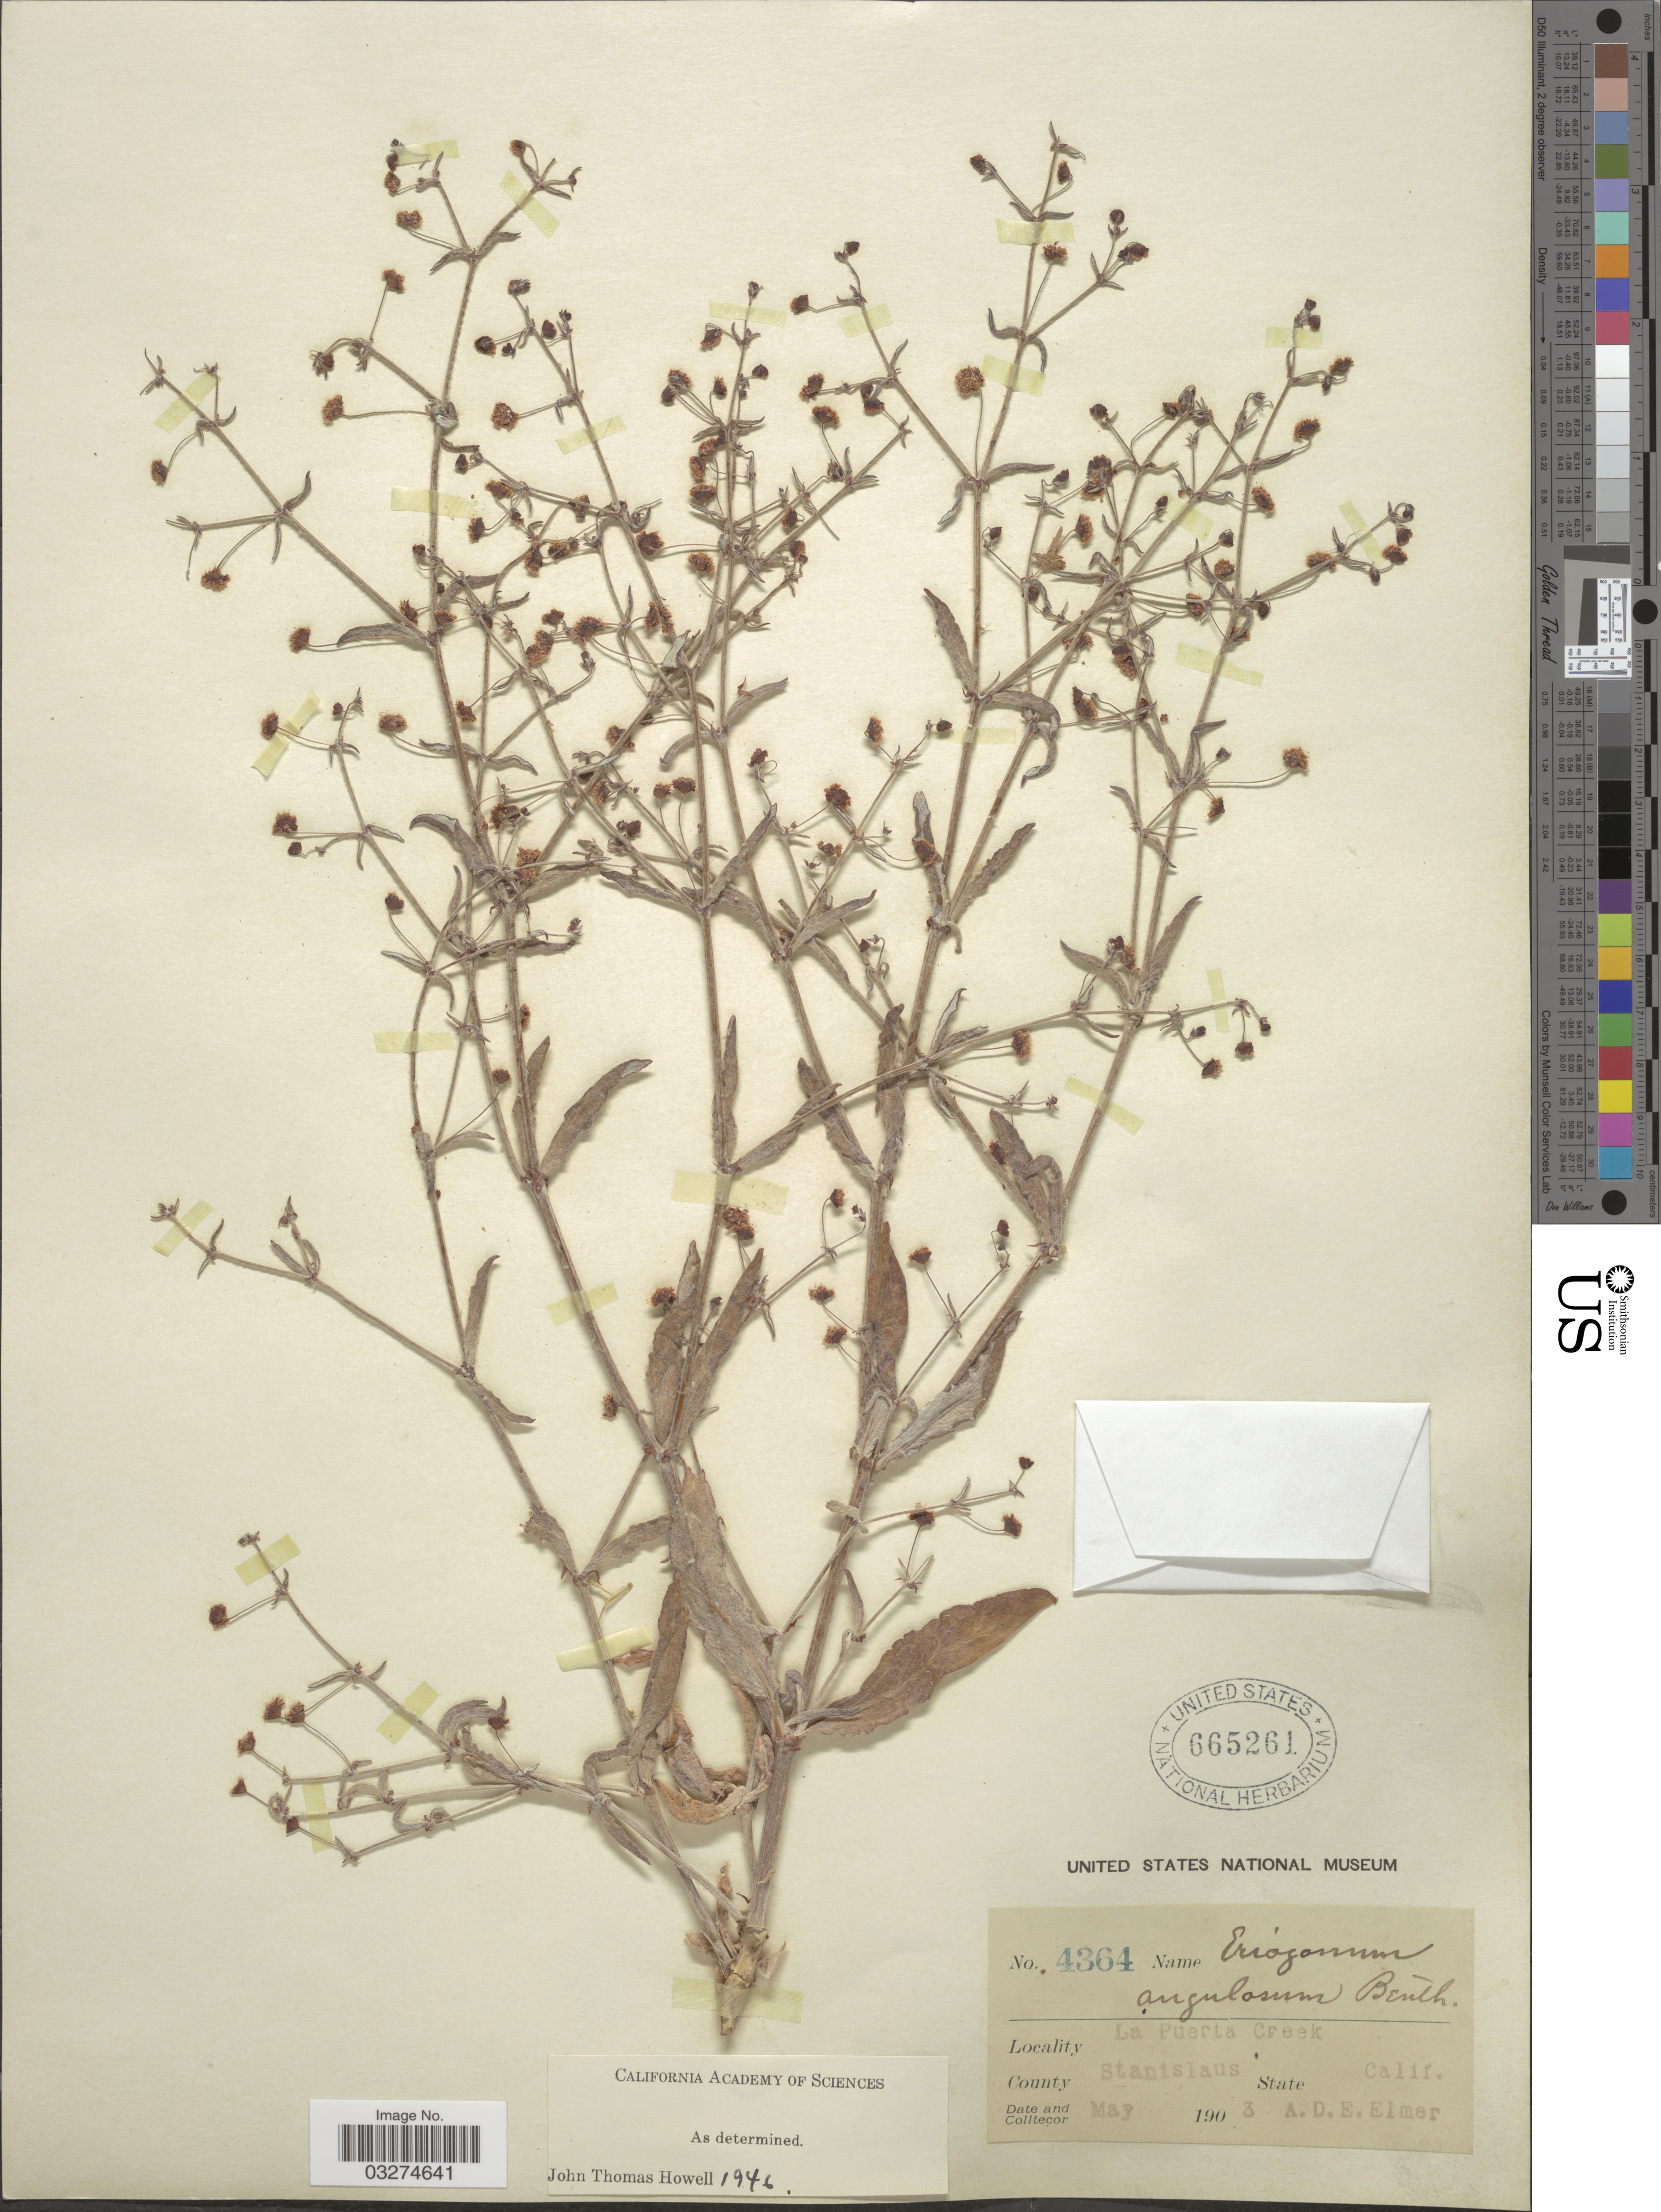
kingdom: Plantae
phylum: Tracheophyta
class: Magnoliopsida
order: Caryophyllales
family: Polygonaceae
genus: Eriogonum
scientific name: Eriogonum angulosum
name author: Benth.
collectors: A. D. E. Elmer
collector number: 4364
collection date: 1903-05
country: United States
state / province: California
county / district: Stanislaus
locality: La Puerta Creek. County Stanislaus.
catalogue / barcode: US 665261